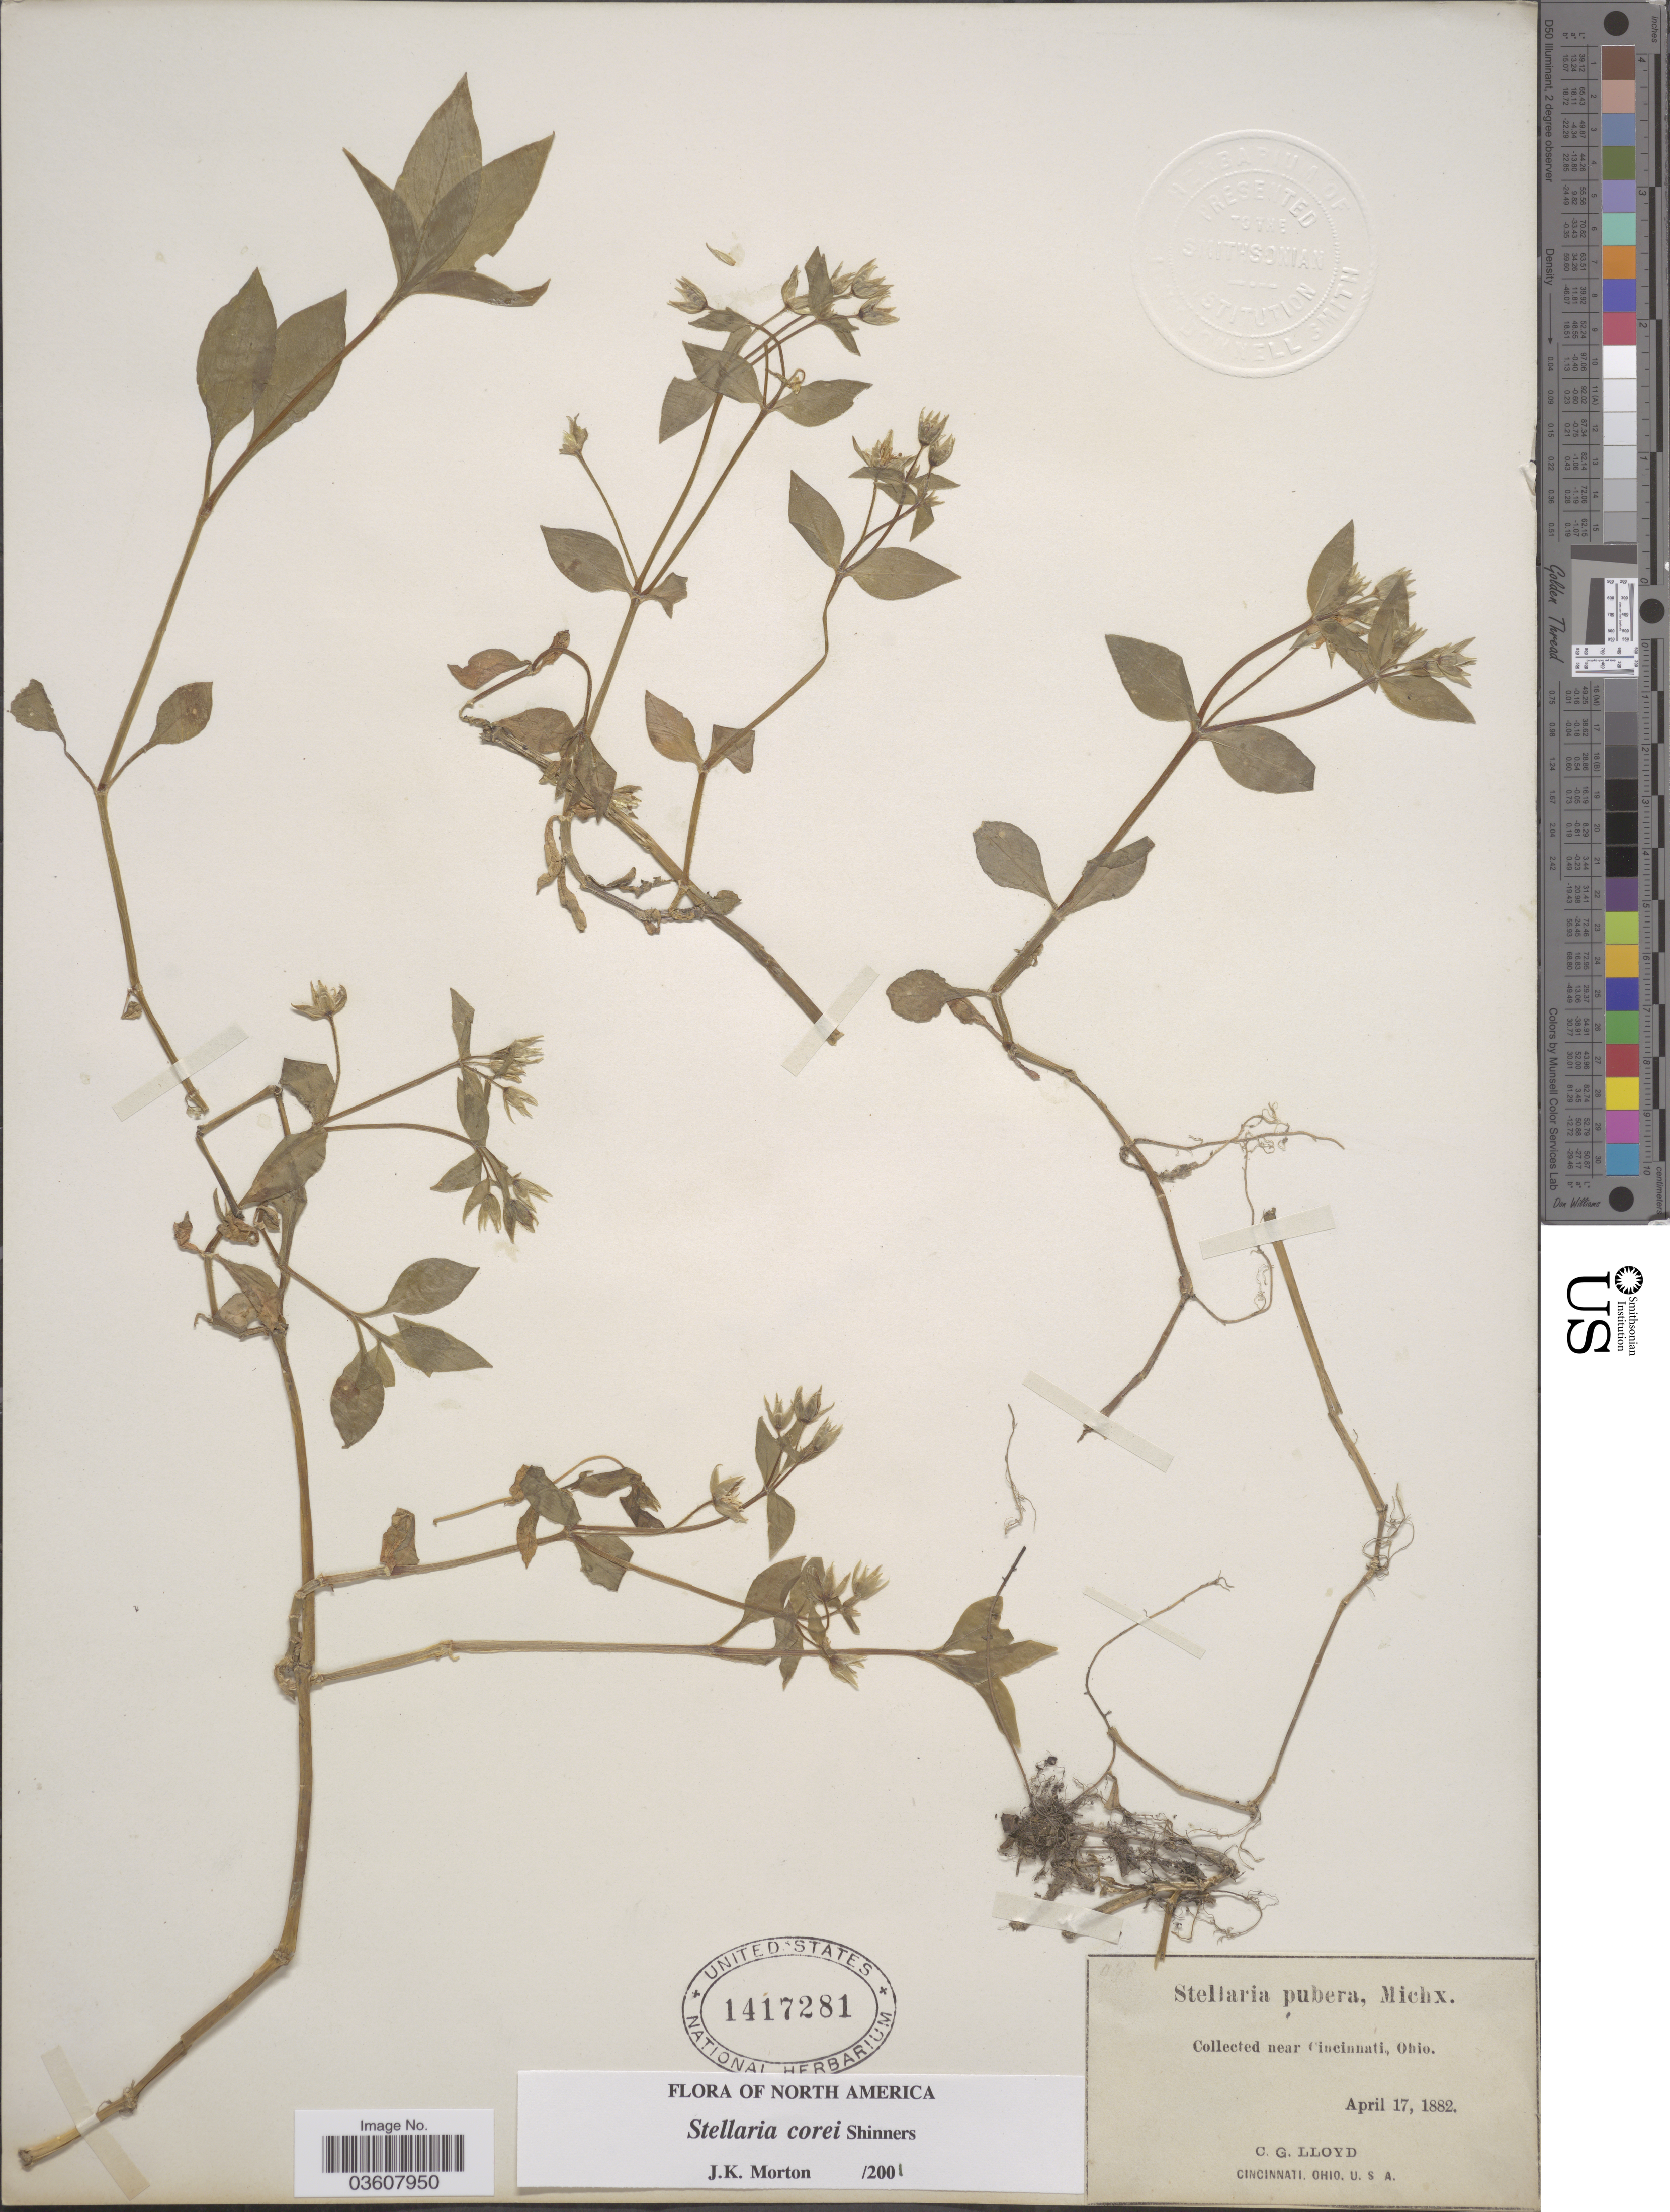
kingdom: Plantae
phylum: Tracheophyta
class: Magnoliopsida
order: Caryophyllales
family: Caryophyllaceae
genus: Stellaria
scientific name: Stellaria corei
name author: Shinners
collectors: C. G. Lloyd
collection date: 1882-04-17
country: United States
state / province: Ohio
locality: Near Cincinnati.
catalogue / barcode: US 1417281